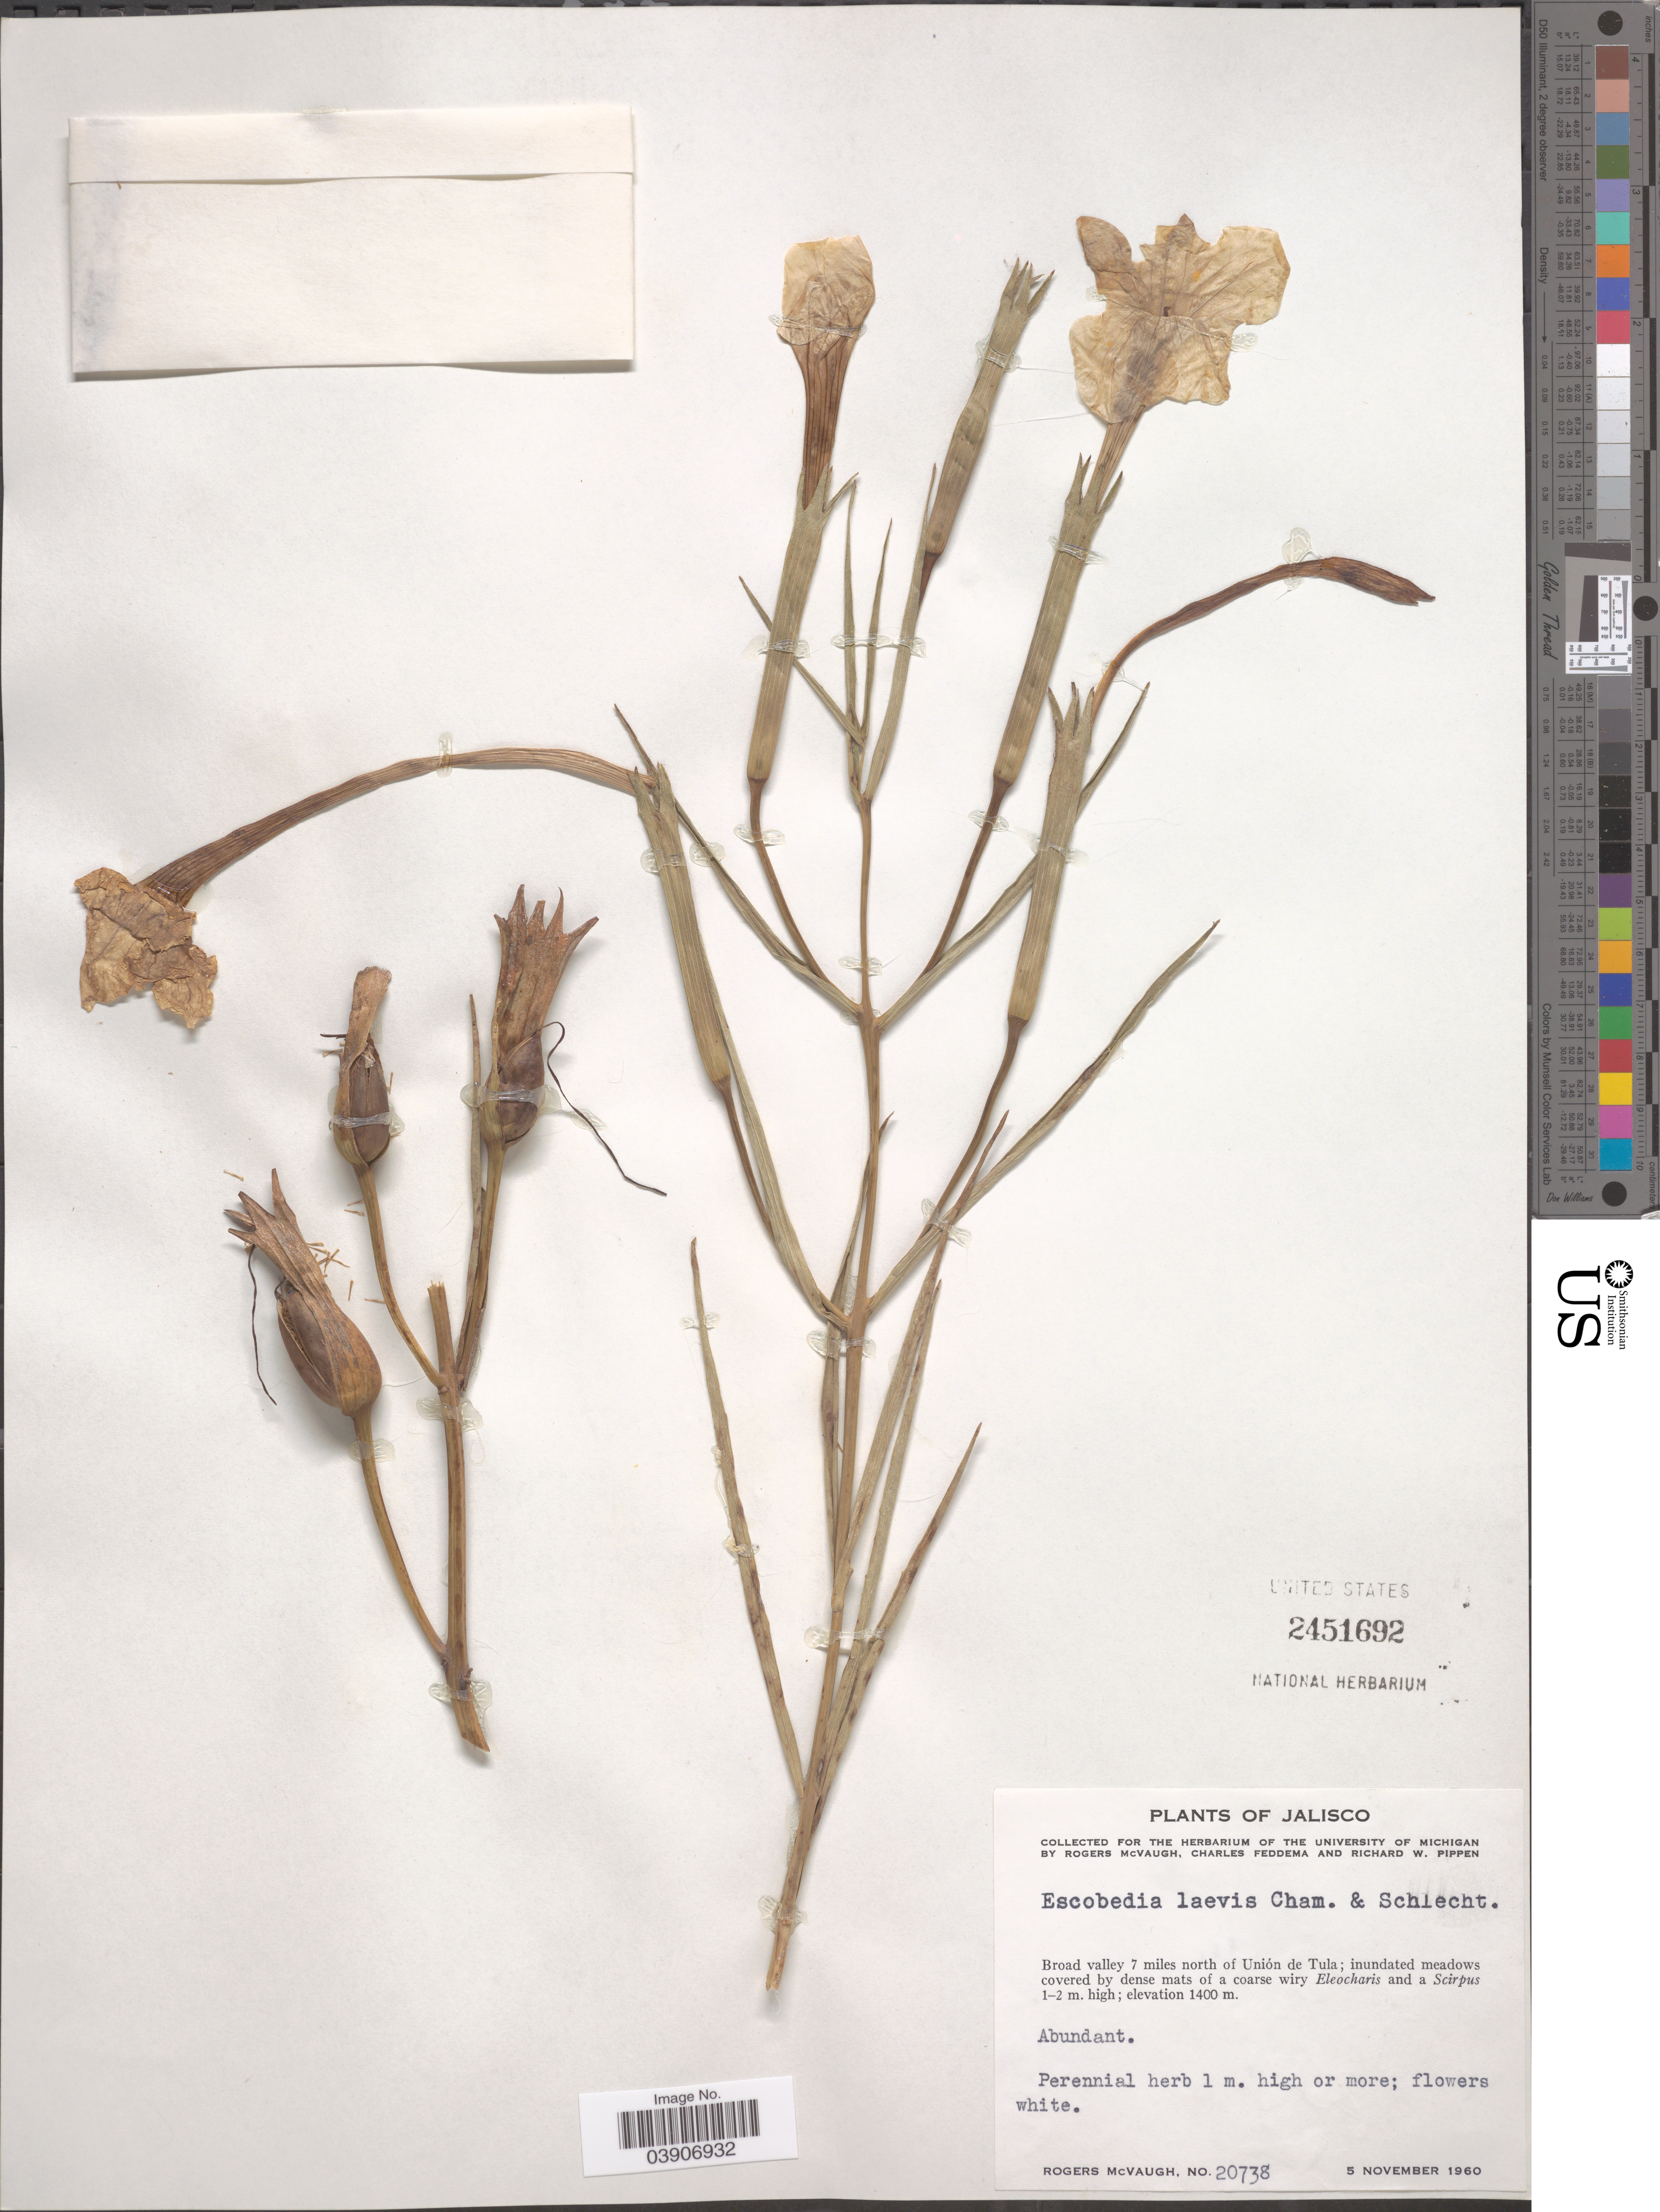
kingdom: Plantae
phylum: Tracheophyta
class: Magnoliopsida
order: Lamiales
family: Orobanchaceae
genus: Escobedia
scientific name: Escobedia laevis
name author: Schltdl. & Cham.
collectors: R. McVaugh, C. Feddema & R. W. Pippen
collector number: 20738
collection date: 1960-11-05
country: Mexico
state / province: Jalisco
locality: Broad valley 7 miles north of Unión de Tula.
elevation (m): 1400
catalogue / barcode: US 2451692